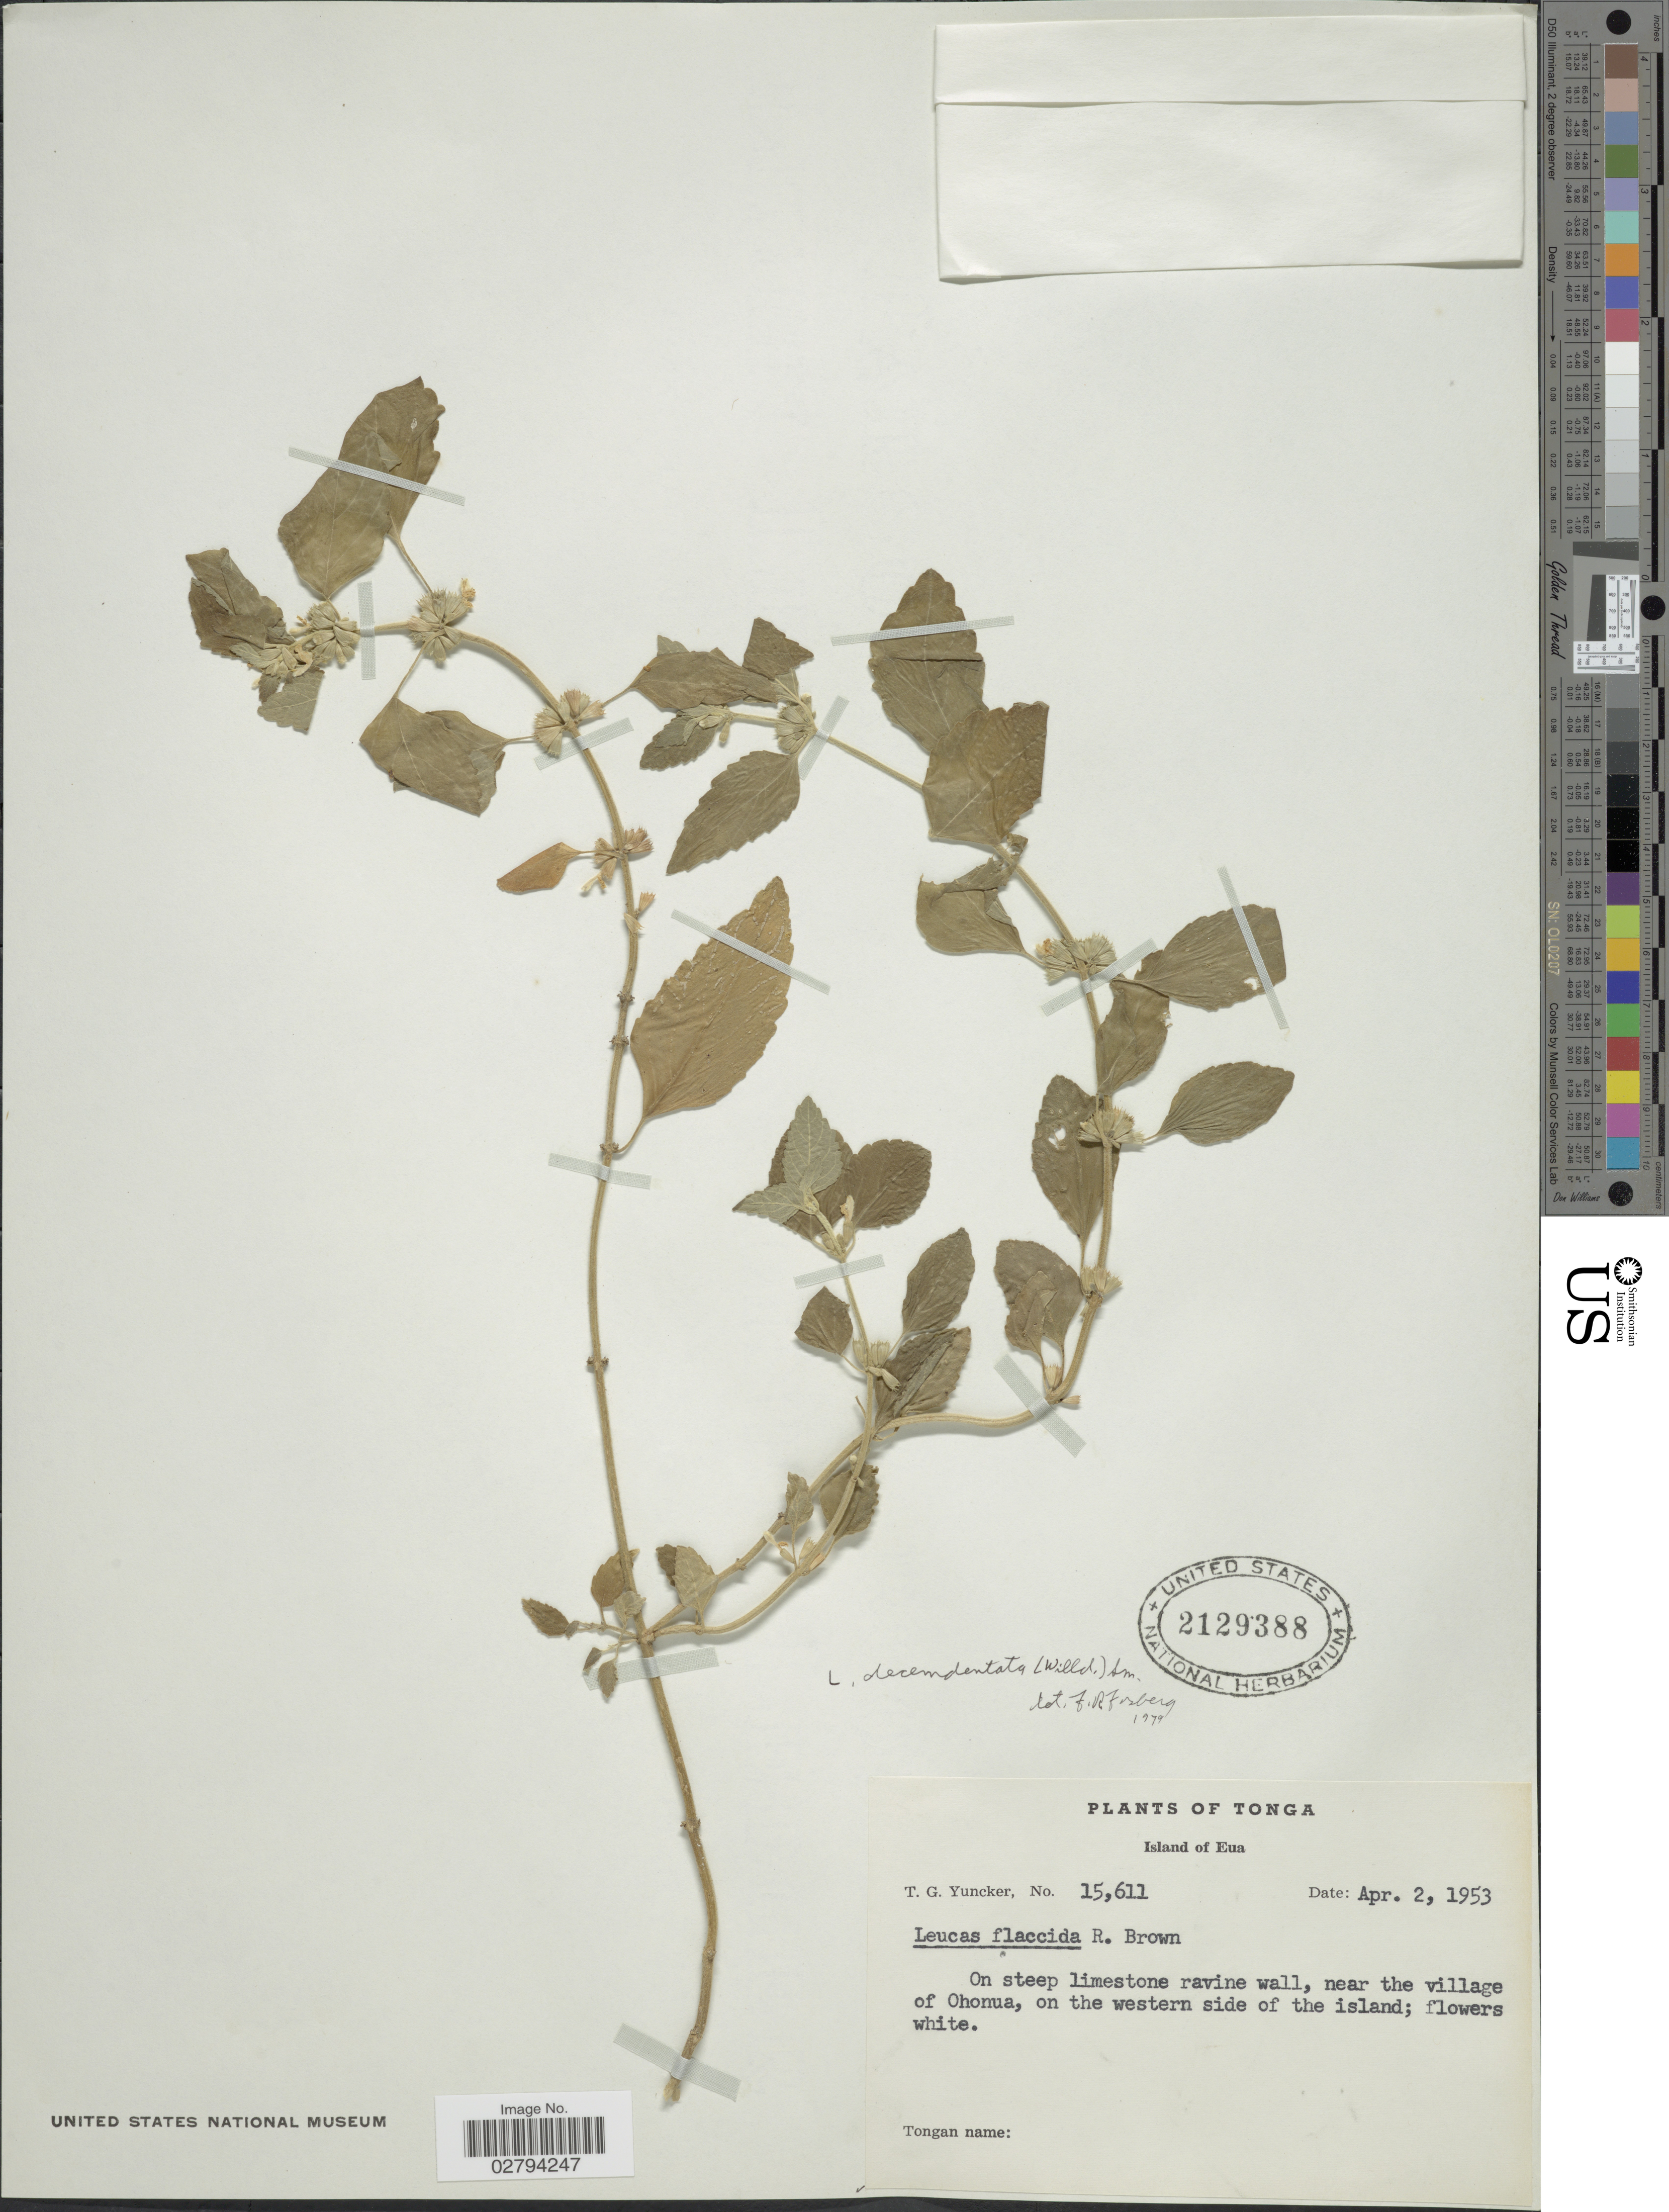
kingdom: Plantae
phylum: Tracheophyta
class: Magnoliopsida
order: Lamiales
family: Lamiaceae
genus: Leucas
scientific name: Leucas decemdentata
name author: (Willd.) Sm.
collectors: T. G. Yuncker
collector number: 15611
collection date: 1953-04-02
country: Tonga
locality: Island of Eua, On steep limestone ravine wall, near the village of Ohonua, on the western side of the island.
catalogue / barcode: US 2129388